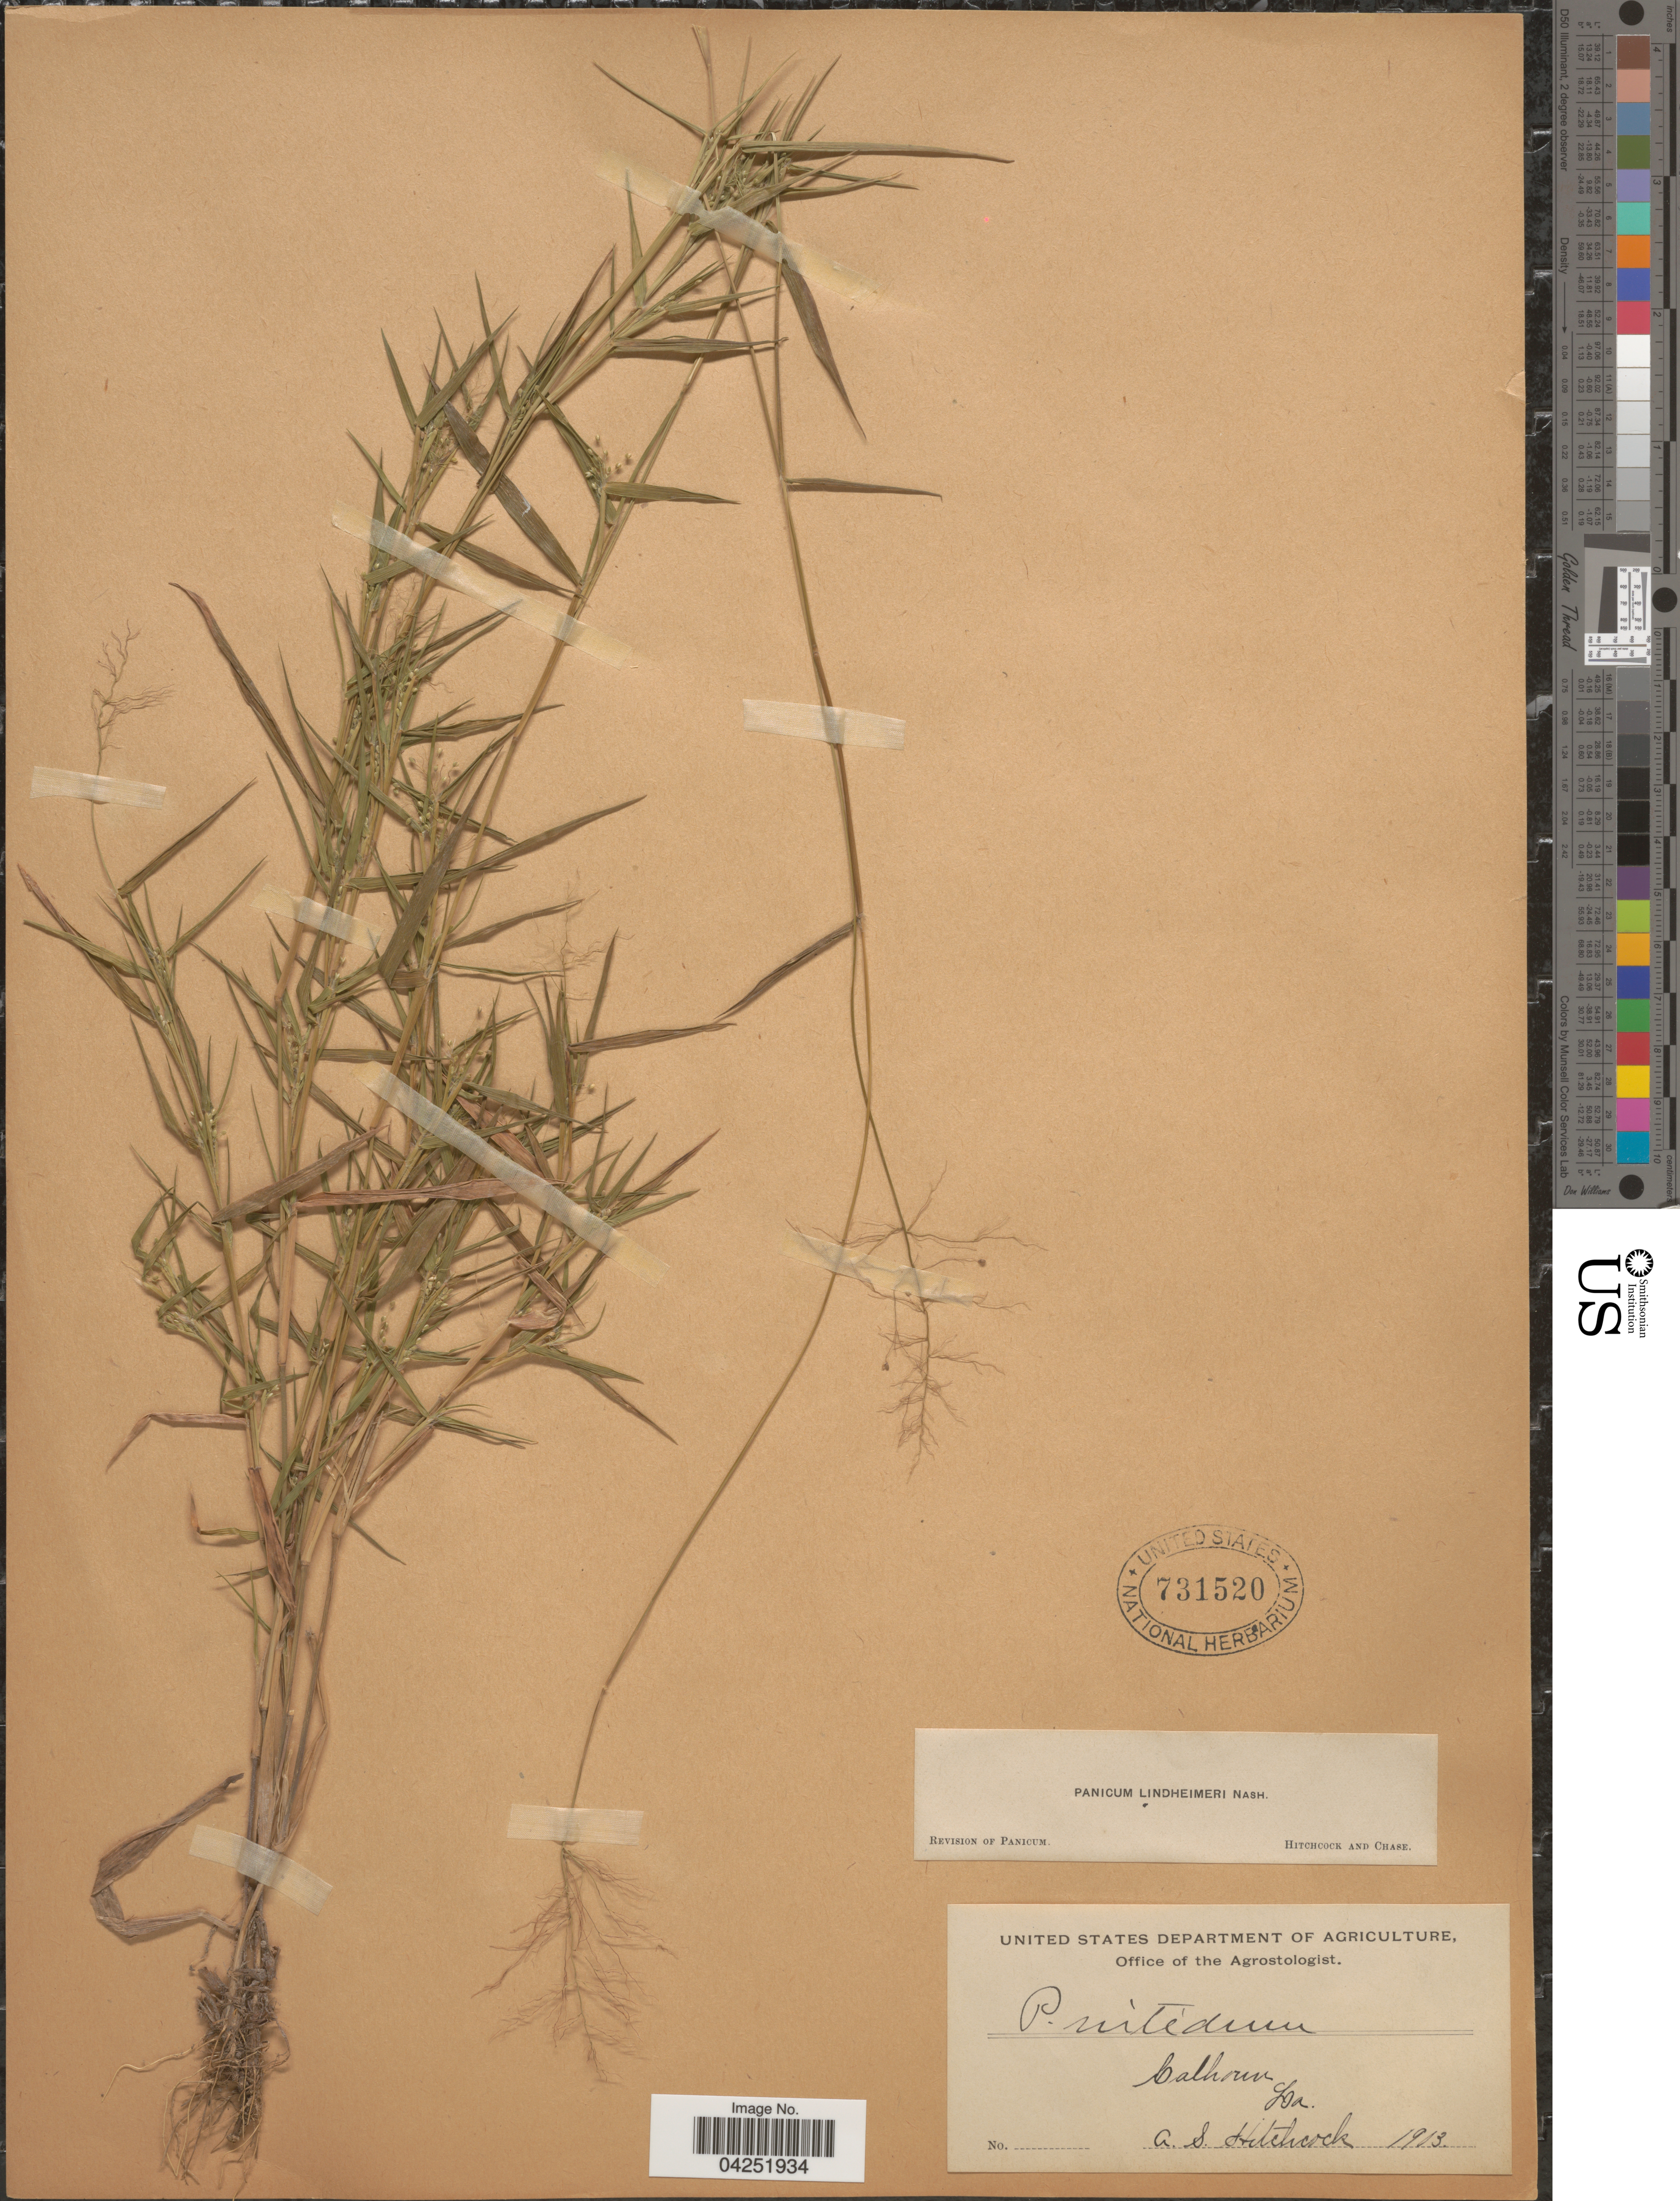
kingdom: Plantae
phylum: Tracheophyta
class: Liliopsida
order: Poales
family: Poaceae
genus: Dichanthelium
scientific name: Dichanthelium acuminatum var. lindheimeri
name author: (Nash) Gould & C.A. Clark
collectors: A. S. Hitchcock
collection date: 1903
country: United States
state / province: Louisiana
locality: Calhoun.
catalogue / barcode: US 731520